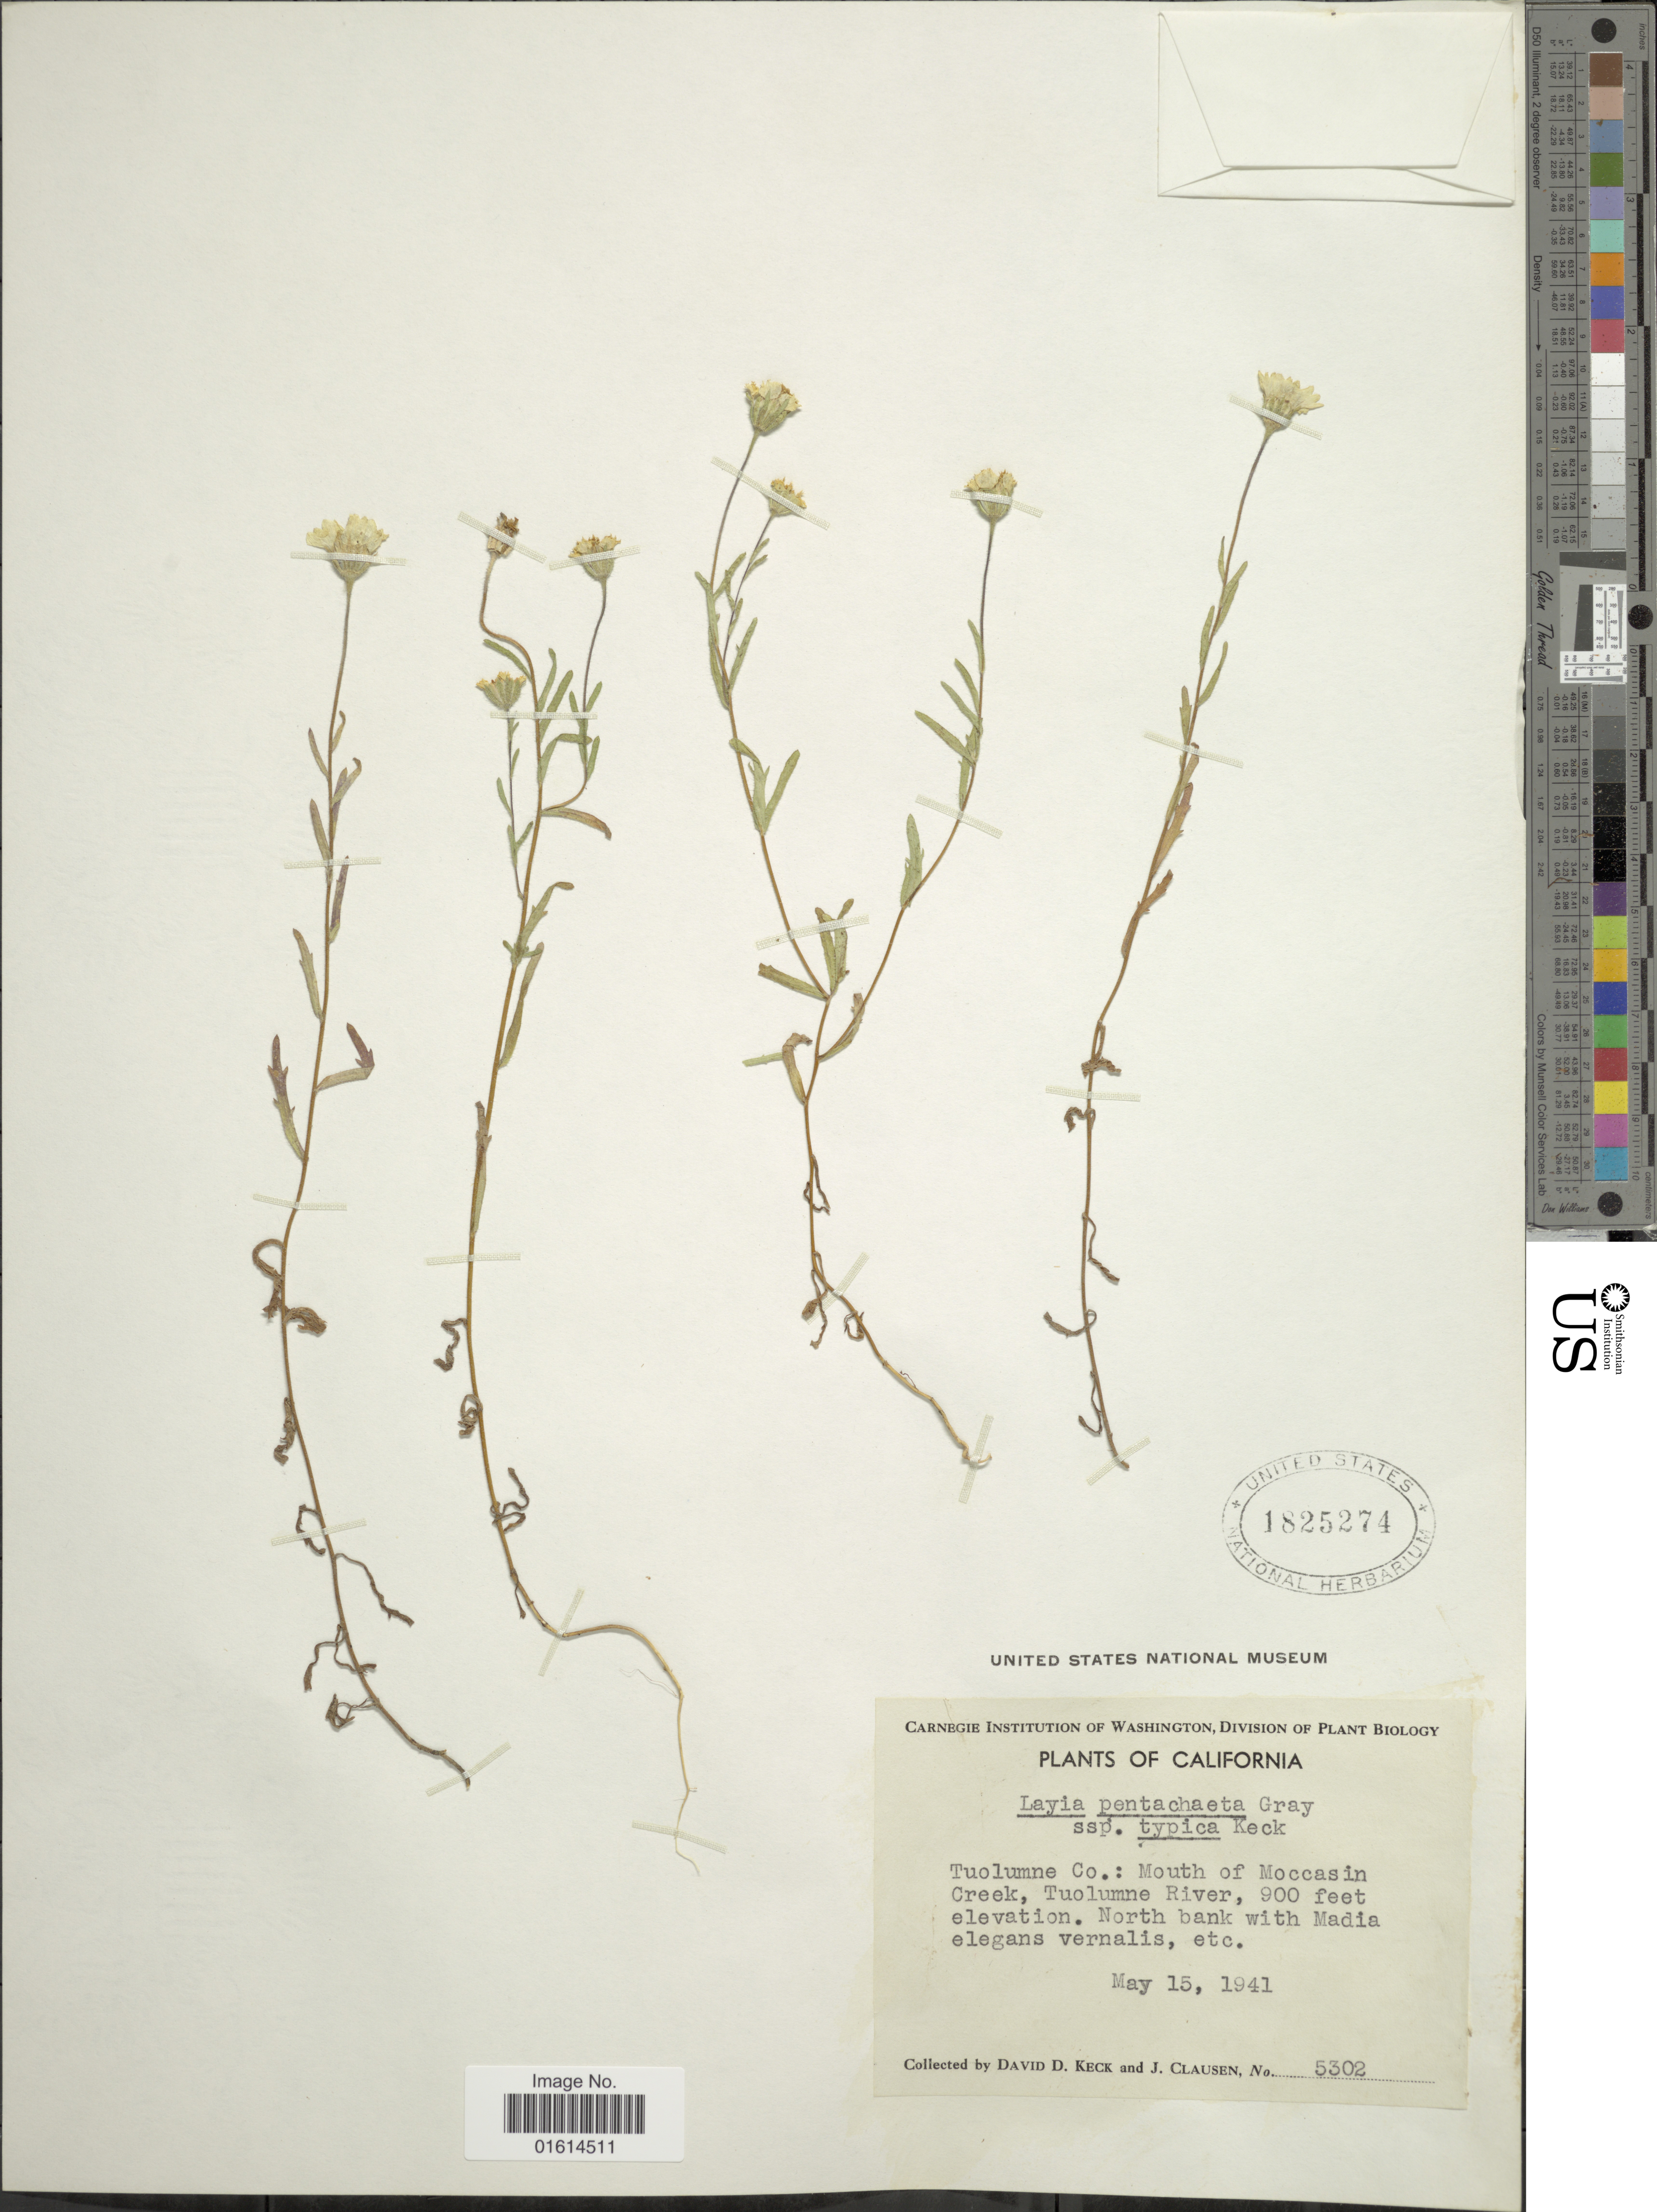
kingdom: Plantae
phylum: Tracheophyta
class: Magnoliopsida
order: Asterales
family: Asteraceae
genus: Layia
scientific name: Layia pentachaeta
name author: A. Gray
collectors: D. D. Keck & J. Clausen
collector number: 5302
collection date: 1941-05-15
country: United States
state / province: California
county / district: Tuolumne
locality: Tuolumne Co., Mouth of Moccasin Creek, tuolumne River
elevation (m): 274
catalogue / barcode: US 1825274